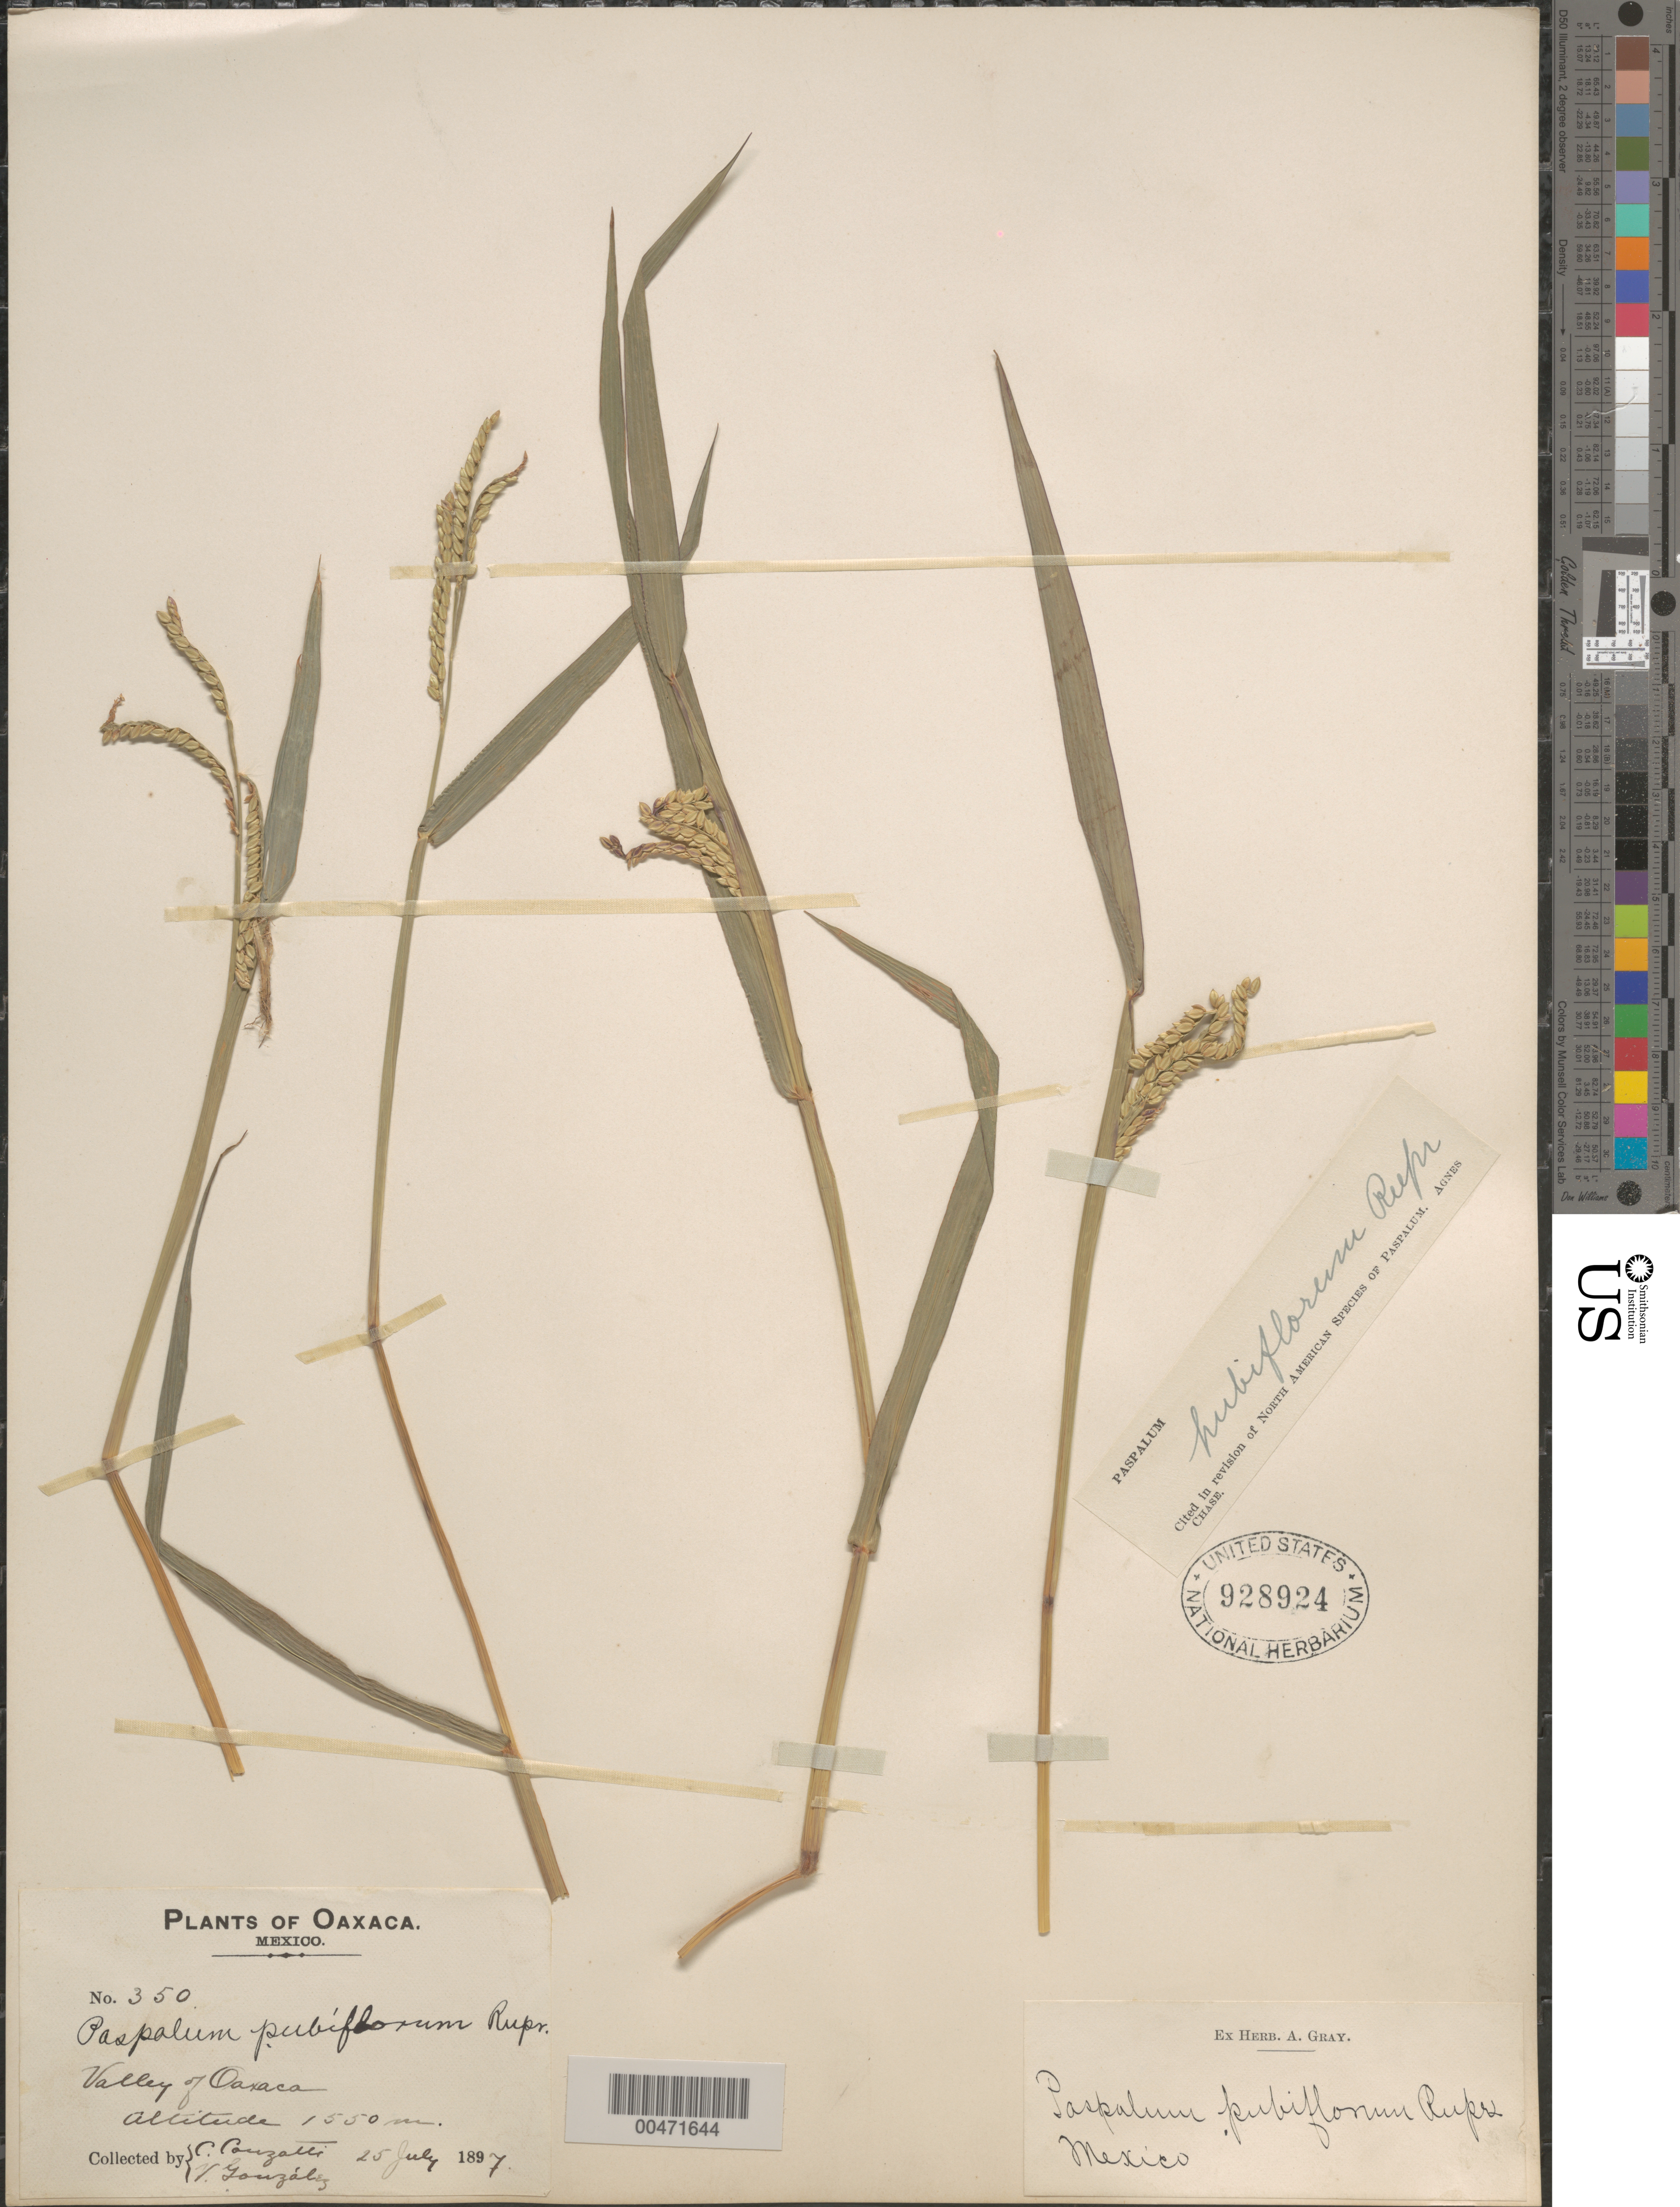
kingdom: Plantae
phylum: Tracheophyta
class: Liliopsida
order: Poales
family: Poaceae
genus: Paspalum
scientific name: Paspalum pubiflorum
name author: Rupr. ex E. Fourn.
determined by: Chase, [M.] Agnes, (US)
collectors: C. Conzatti & V. Gonzalez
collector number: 350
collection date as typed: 25 Jul 1897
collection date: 1897-07-25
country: Mexico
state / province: Oaxaca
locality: Valley of Oaxaca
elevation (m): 1550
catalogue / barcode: US 928924